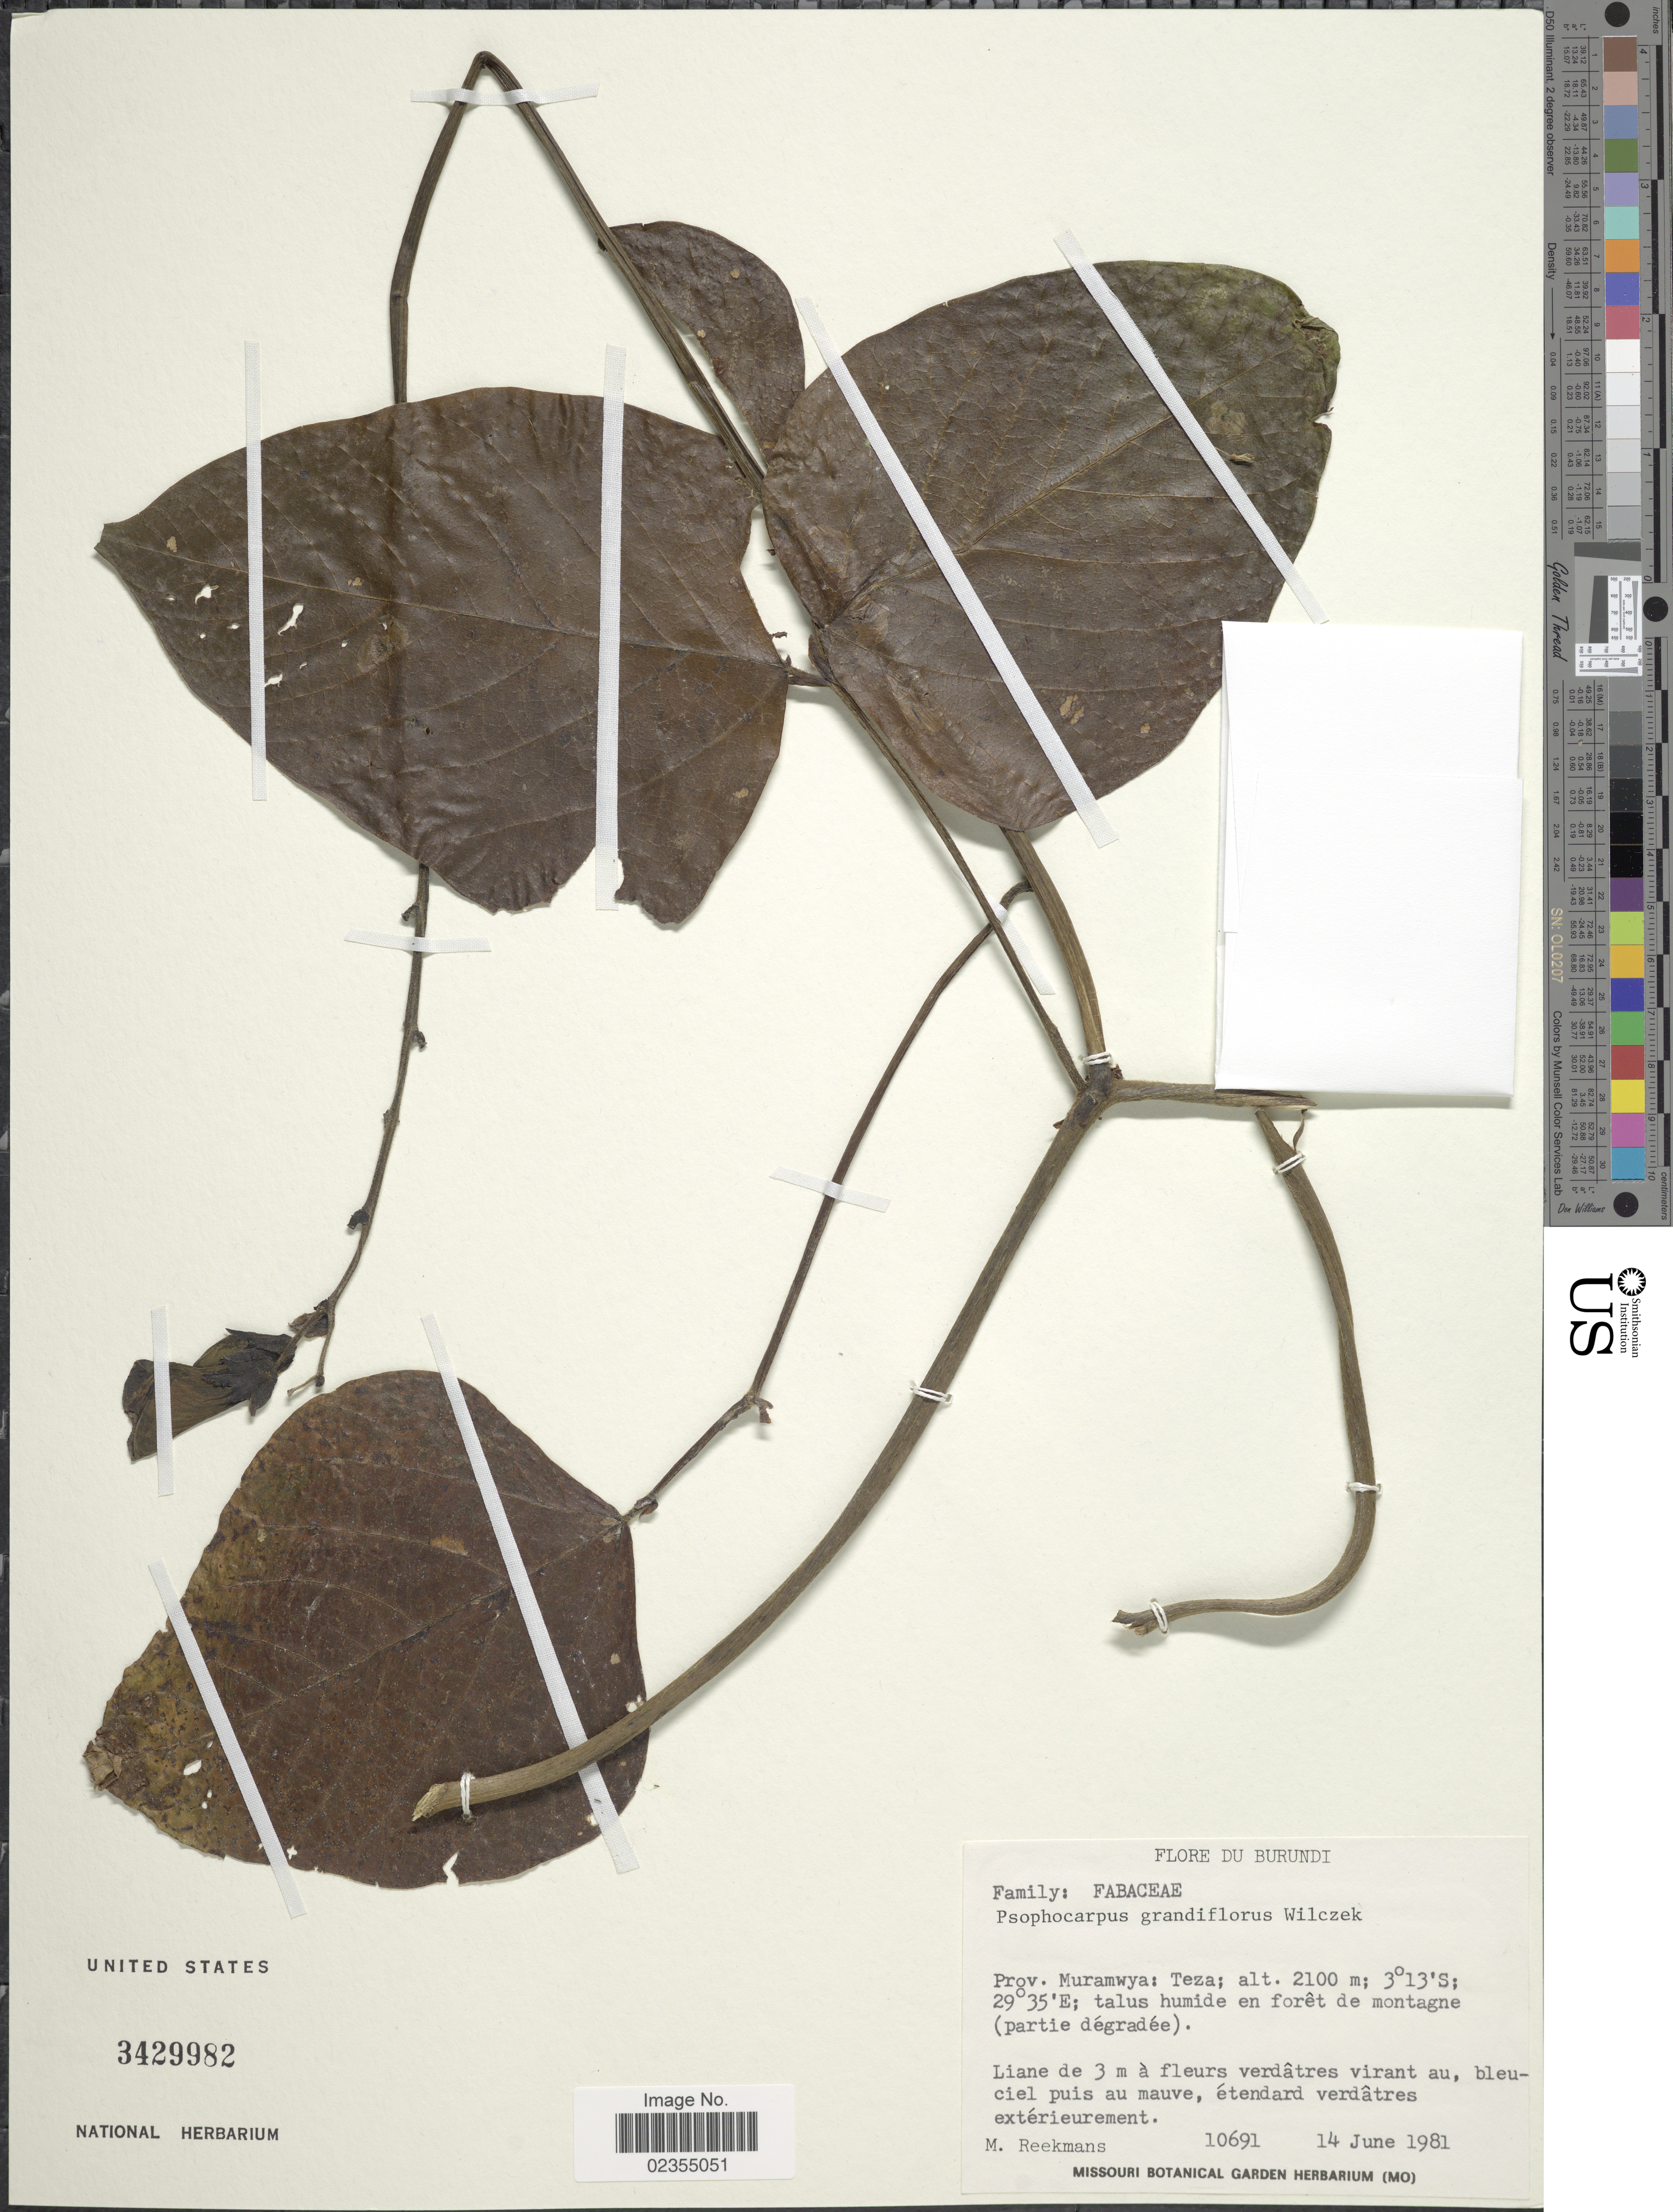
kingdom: Plantae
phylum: Tracheophyta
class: Magnoliopsida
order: Fabales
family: Fabaceae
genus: Psophocarpus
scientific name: Psophocarpus grandiflorus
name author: R. Wilczek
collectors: M. Reekmans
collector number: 10691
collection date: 1981-06-14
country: Burundi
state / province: Muramvya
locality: Prov. Muramwya: Teza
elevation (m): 2100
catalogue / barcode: US 3429982